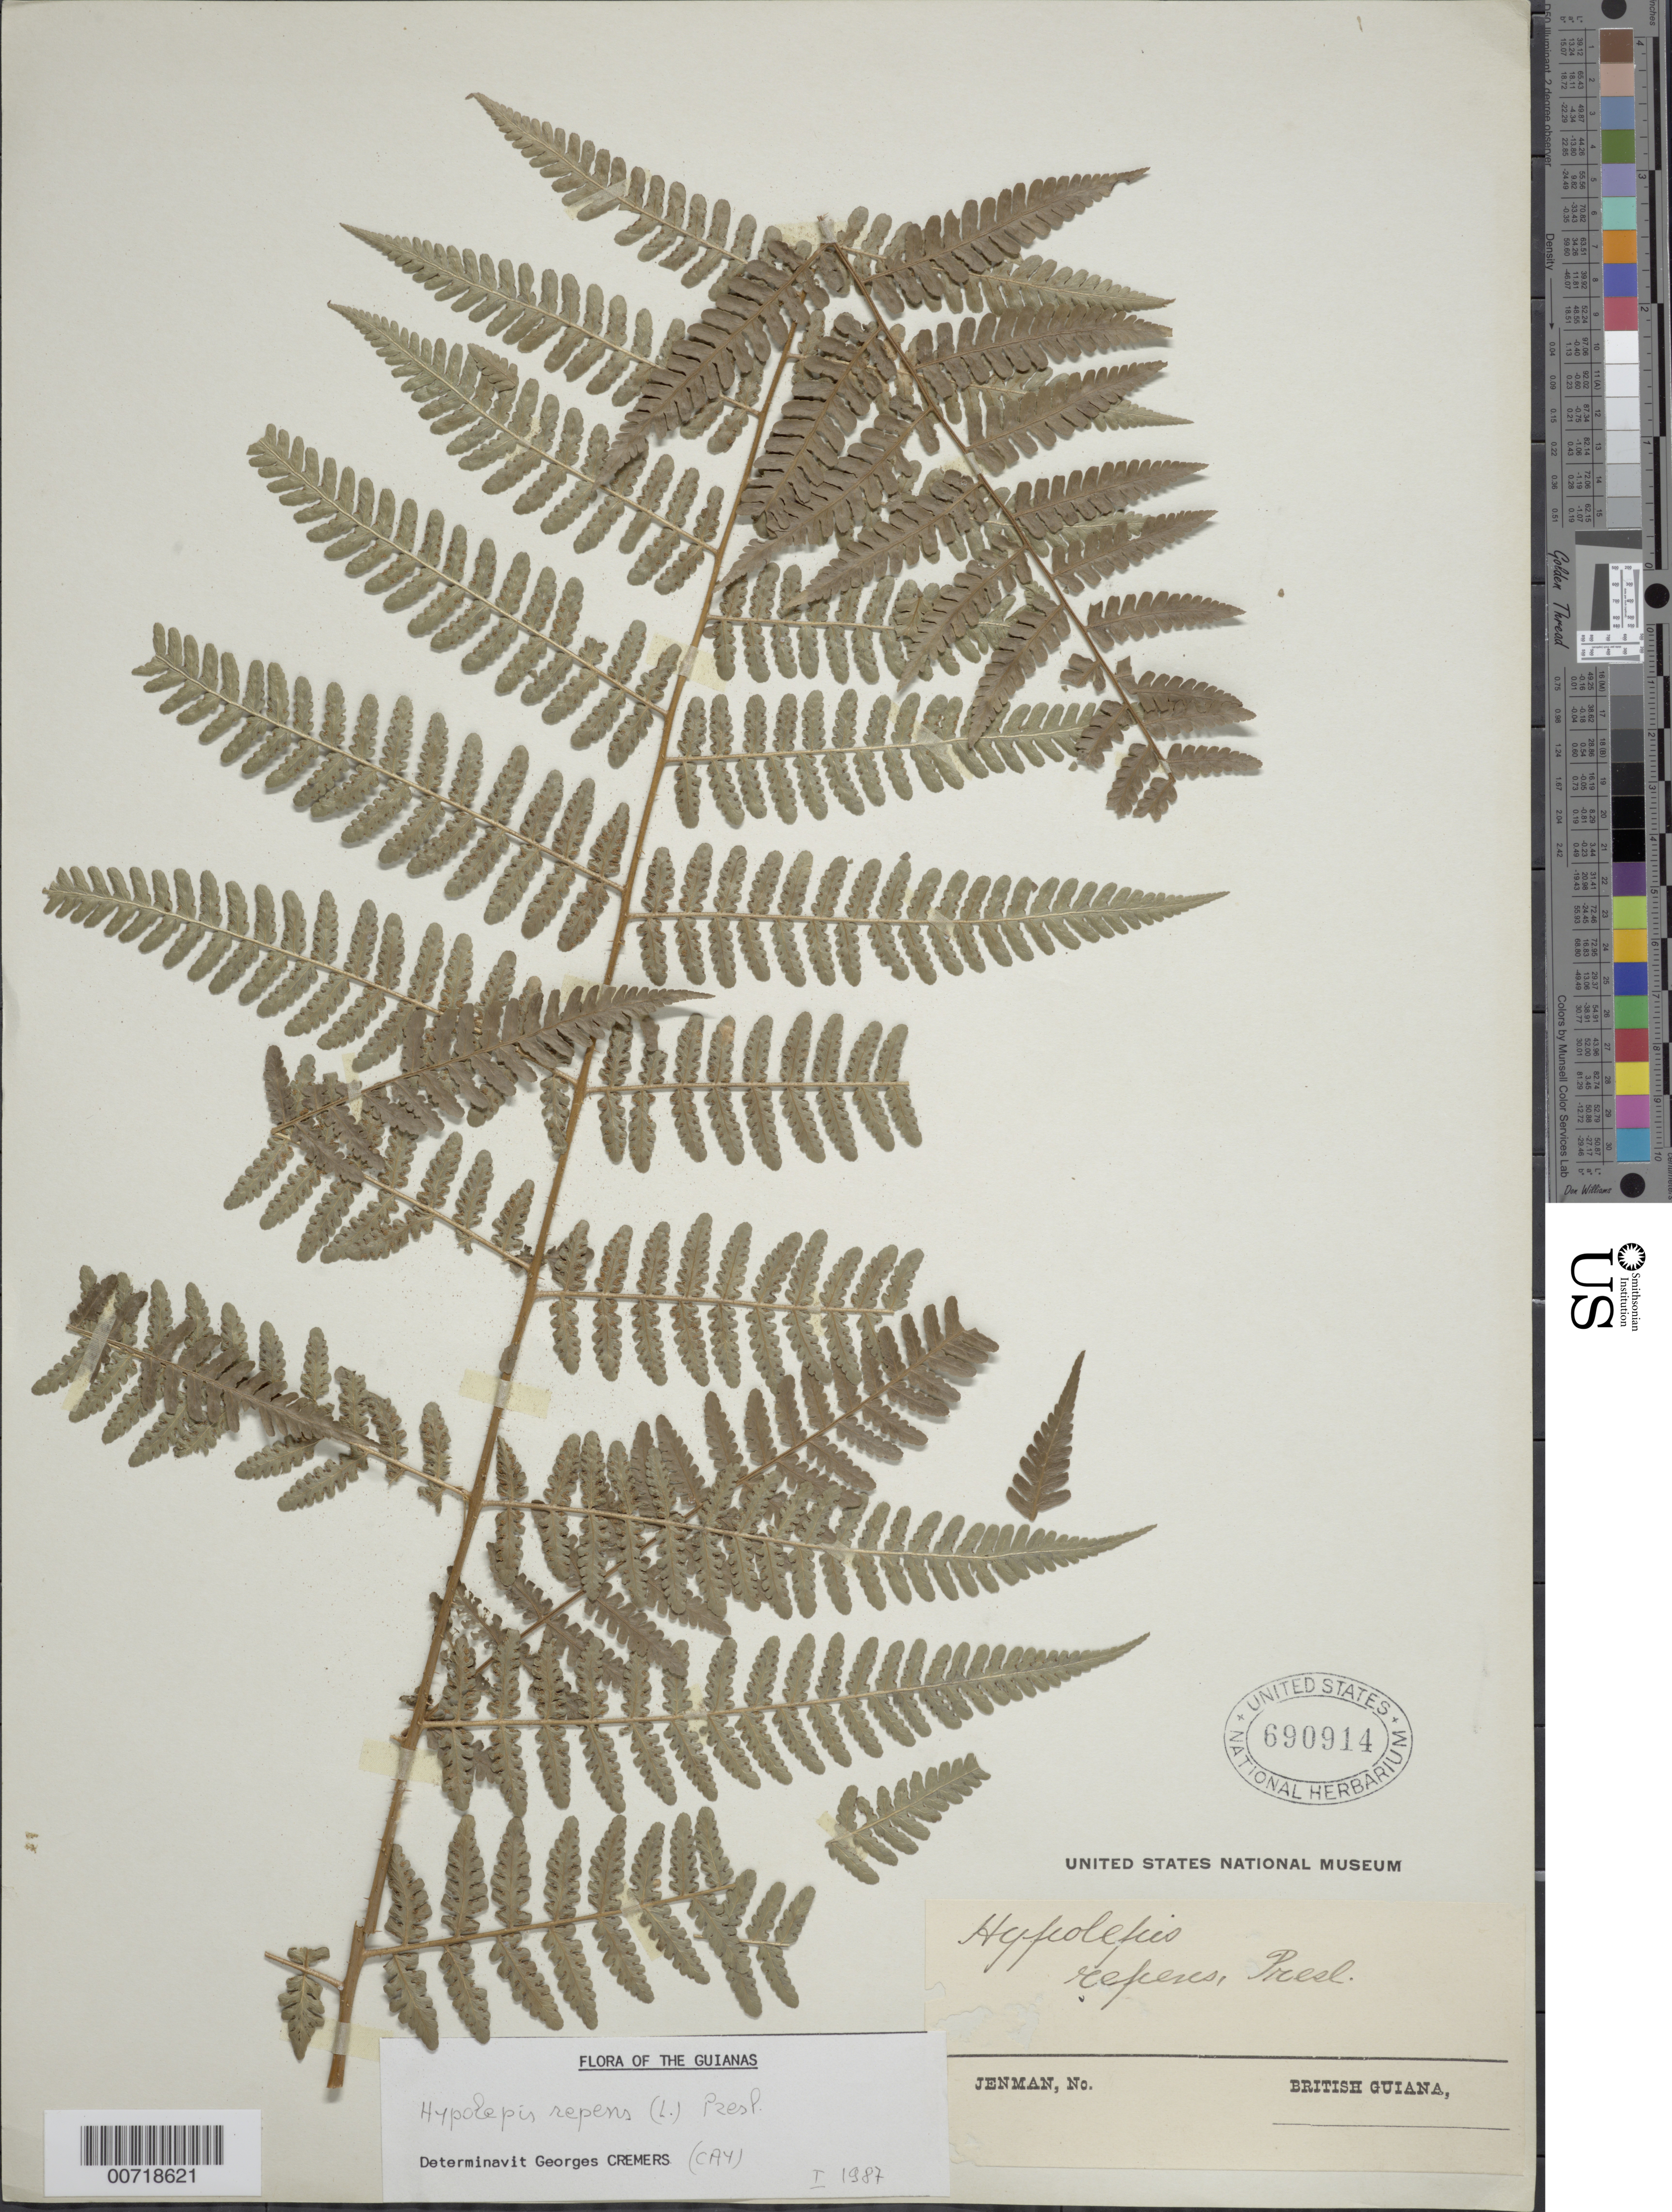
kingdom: Plantae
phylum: Tracheophyta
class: Polypodiopsida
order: Polypodiales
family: Dennstaedtiaceae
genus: Hypolepis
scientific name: Hypolepis repens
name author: (L.) C. Presl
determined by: Cremers, Georges A.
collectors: G. S. Jenman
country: Guyana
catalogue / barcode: US 690914